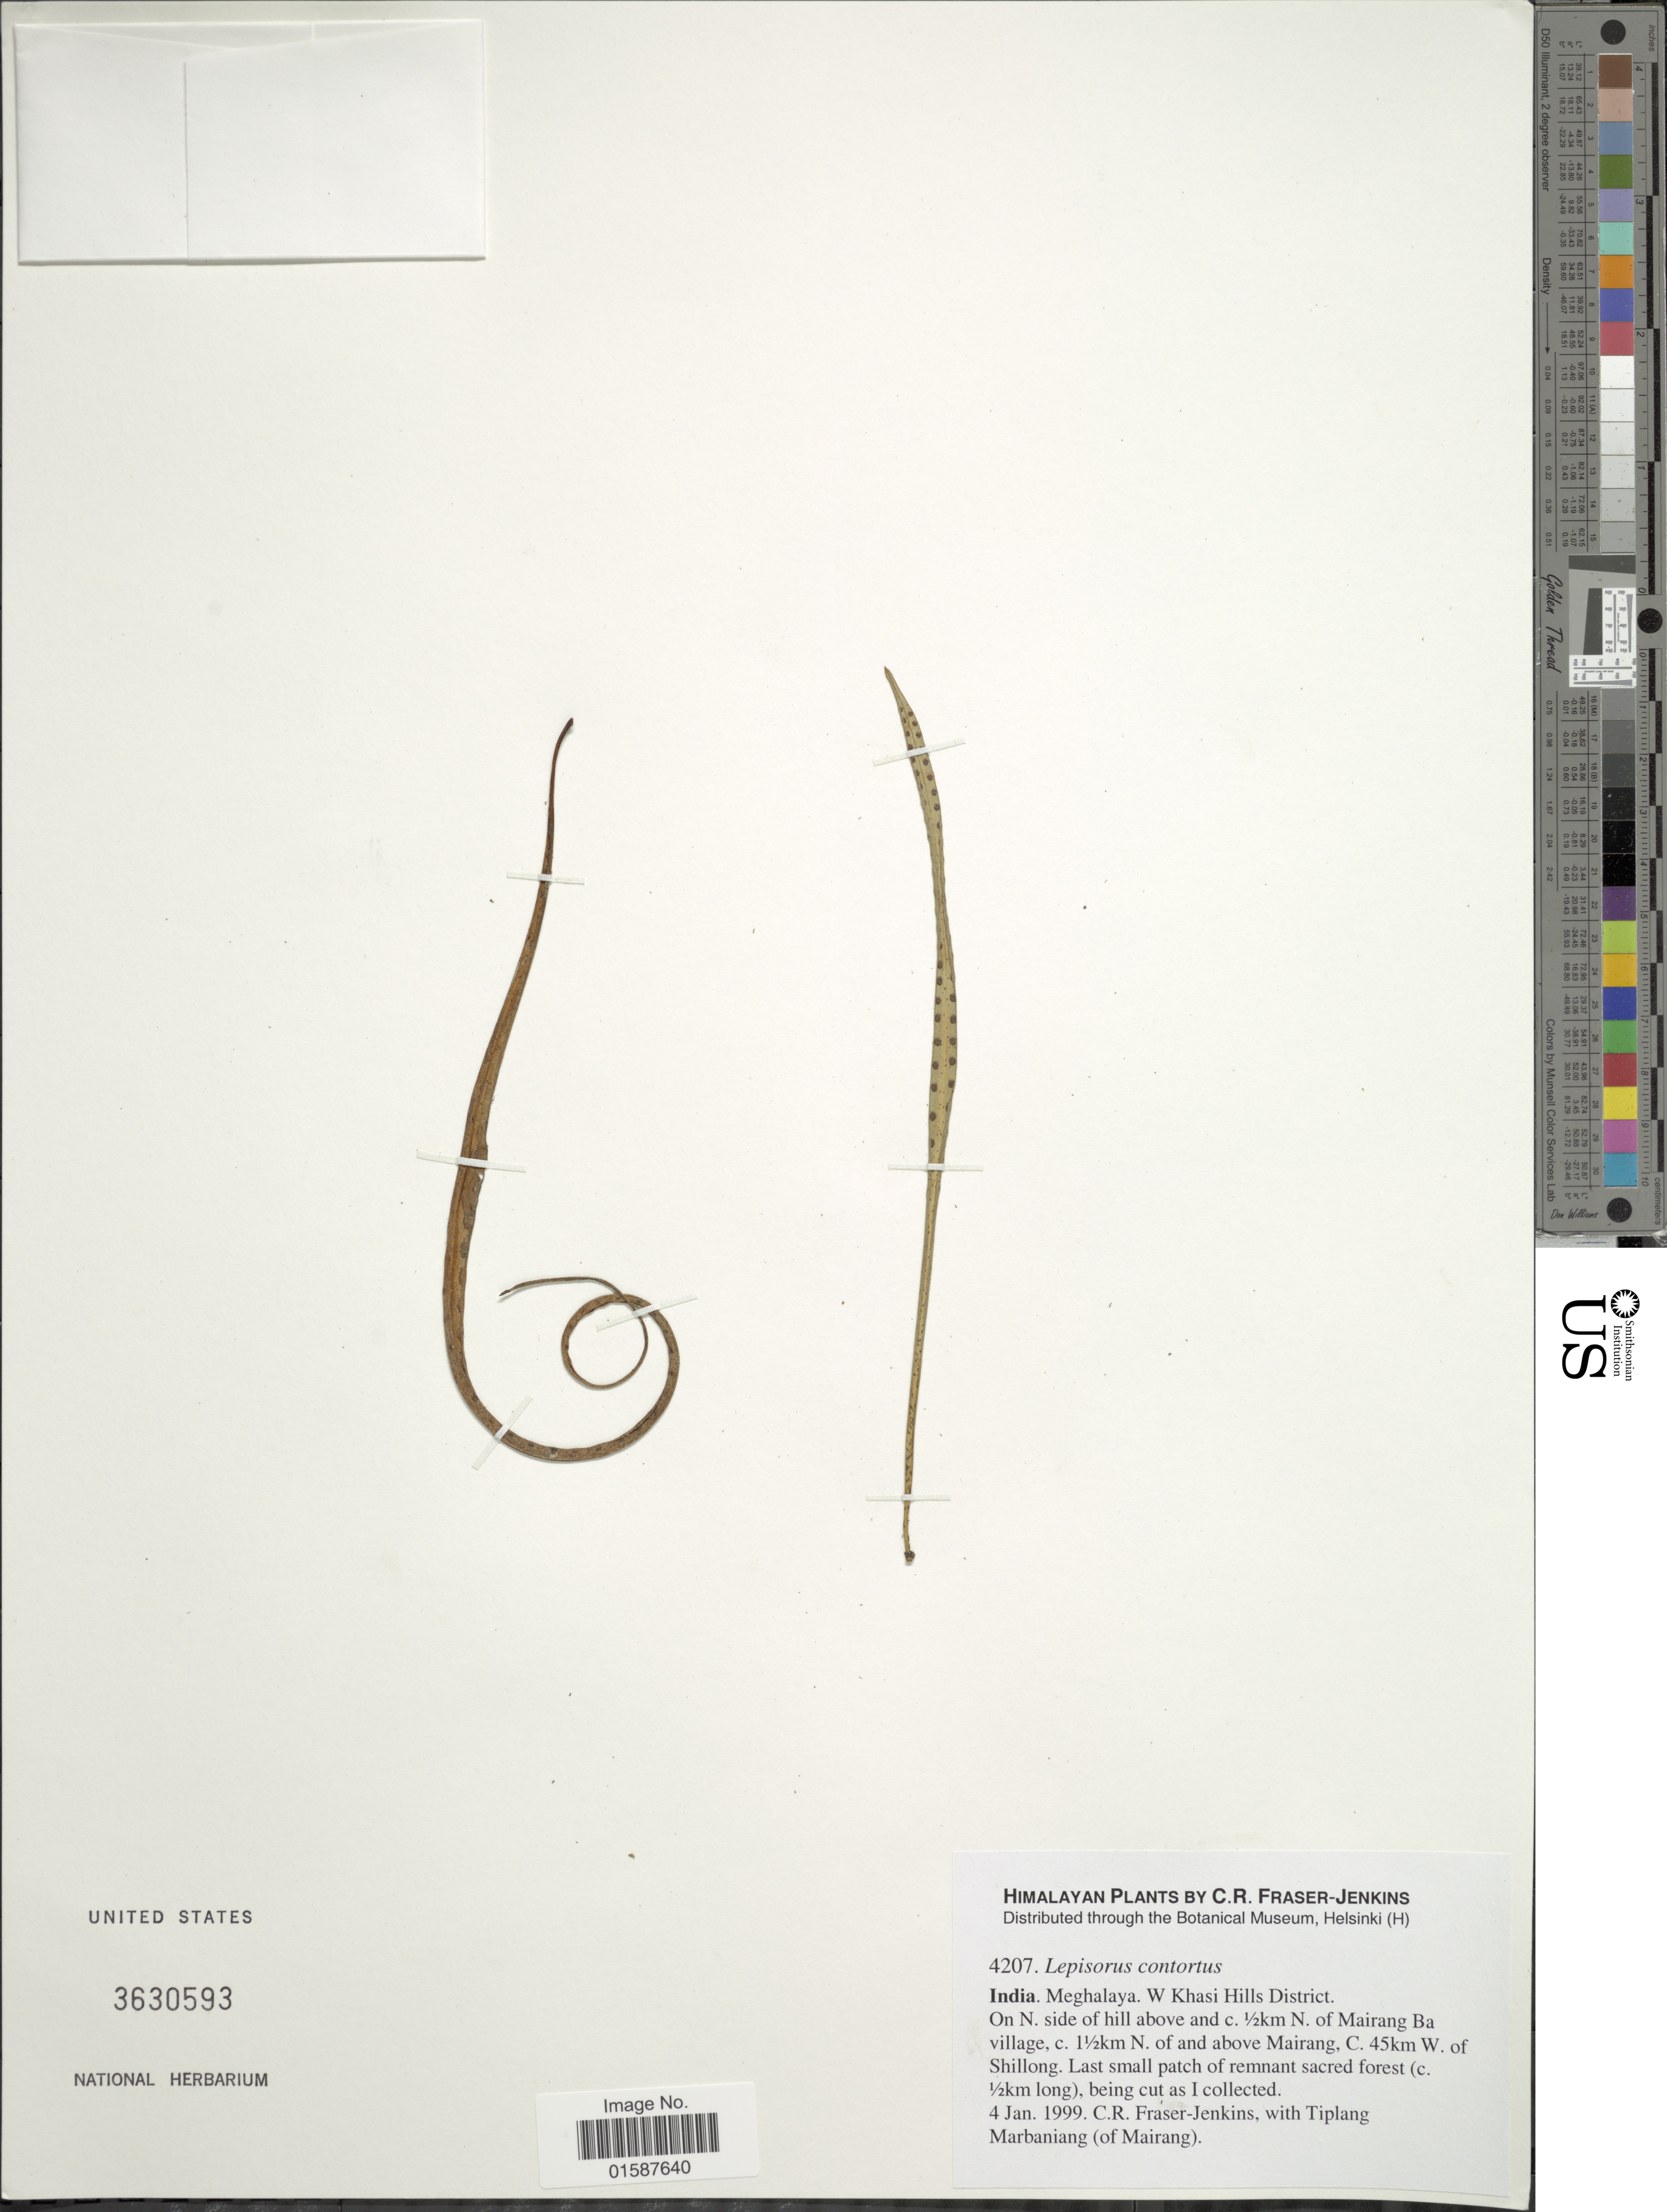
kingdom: Plantae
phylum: Tracheophyta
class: Polypodiopsida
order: Polypodiales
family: Polypodiaceae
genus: Lepisorus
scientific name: Lepisorus contortus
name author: (Christ) Ching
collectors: C. R. Fraser-Jenkins & T. Marbaniang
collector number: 4207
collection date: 1999-01-04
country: India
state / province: Meghalaya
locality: India, Meghalaya, W Khasi Hills District, on N. side of hill above and C. ½km N. of Mairang Ba village, c.½km N. of and above Mairang, C45km W of Shillong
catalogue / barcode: US 3630593